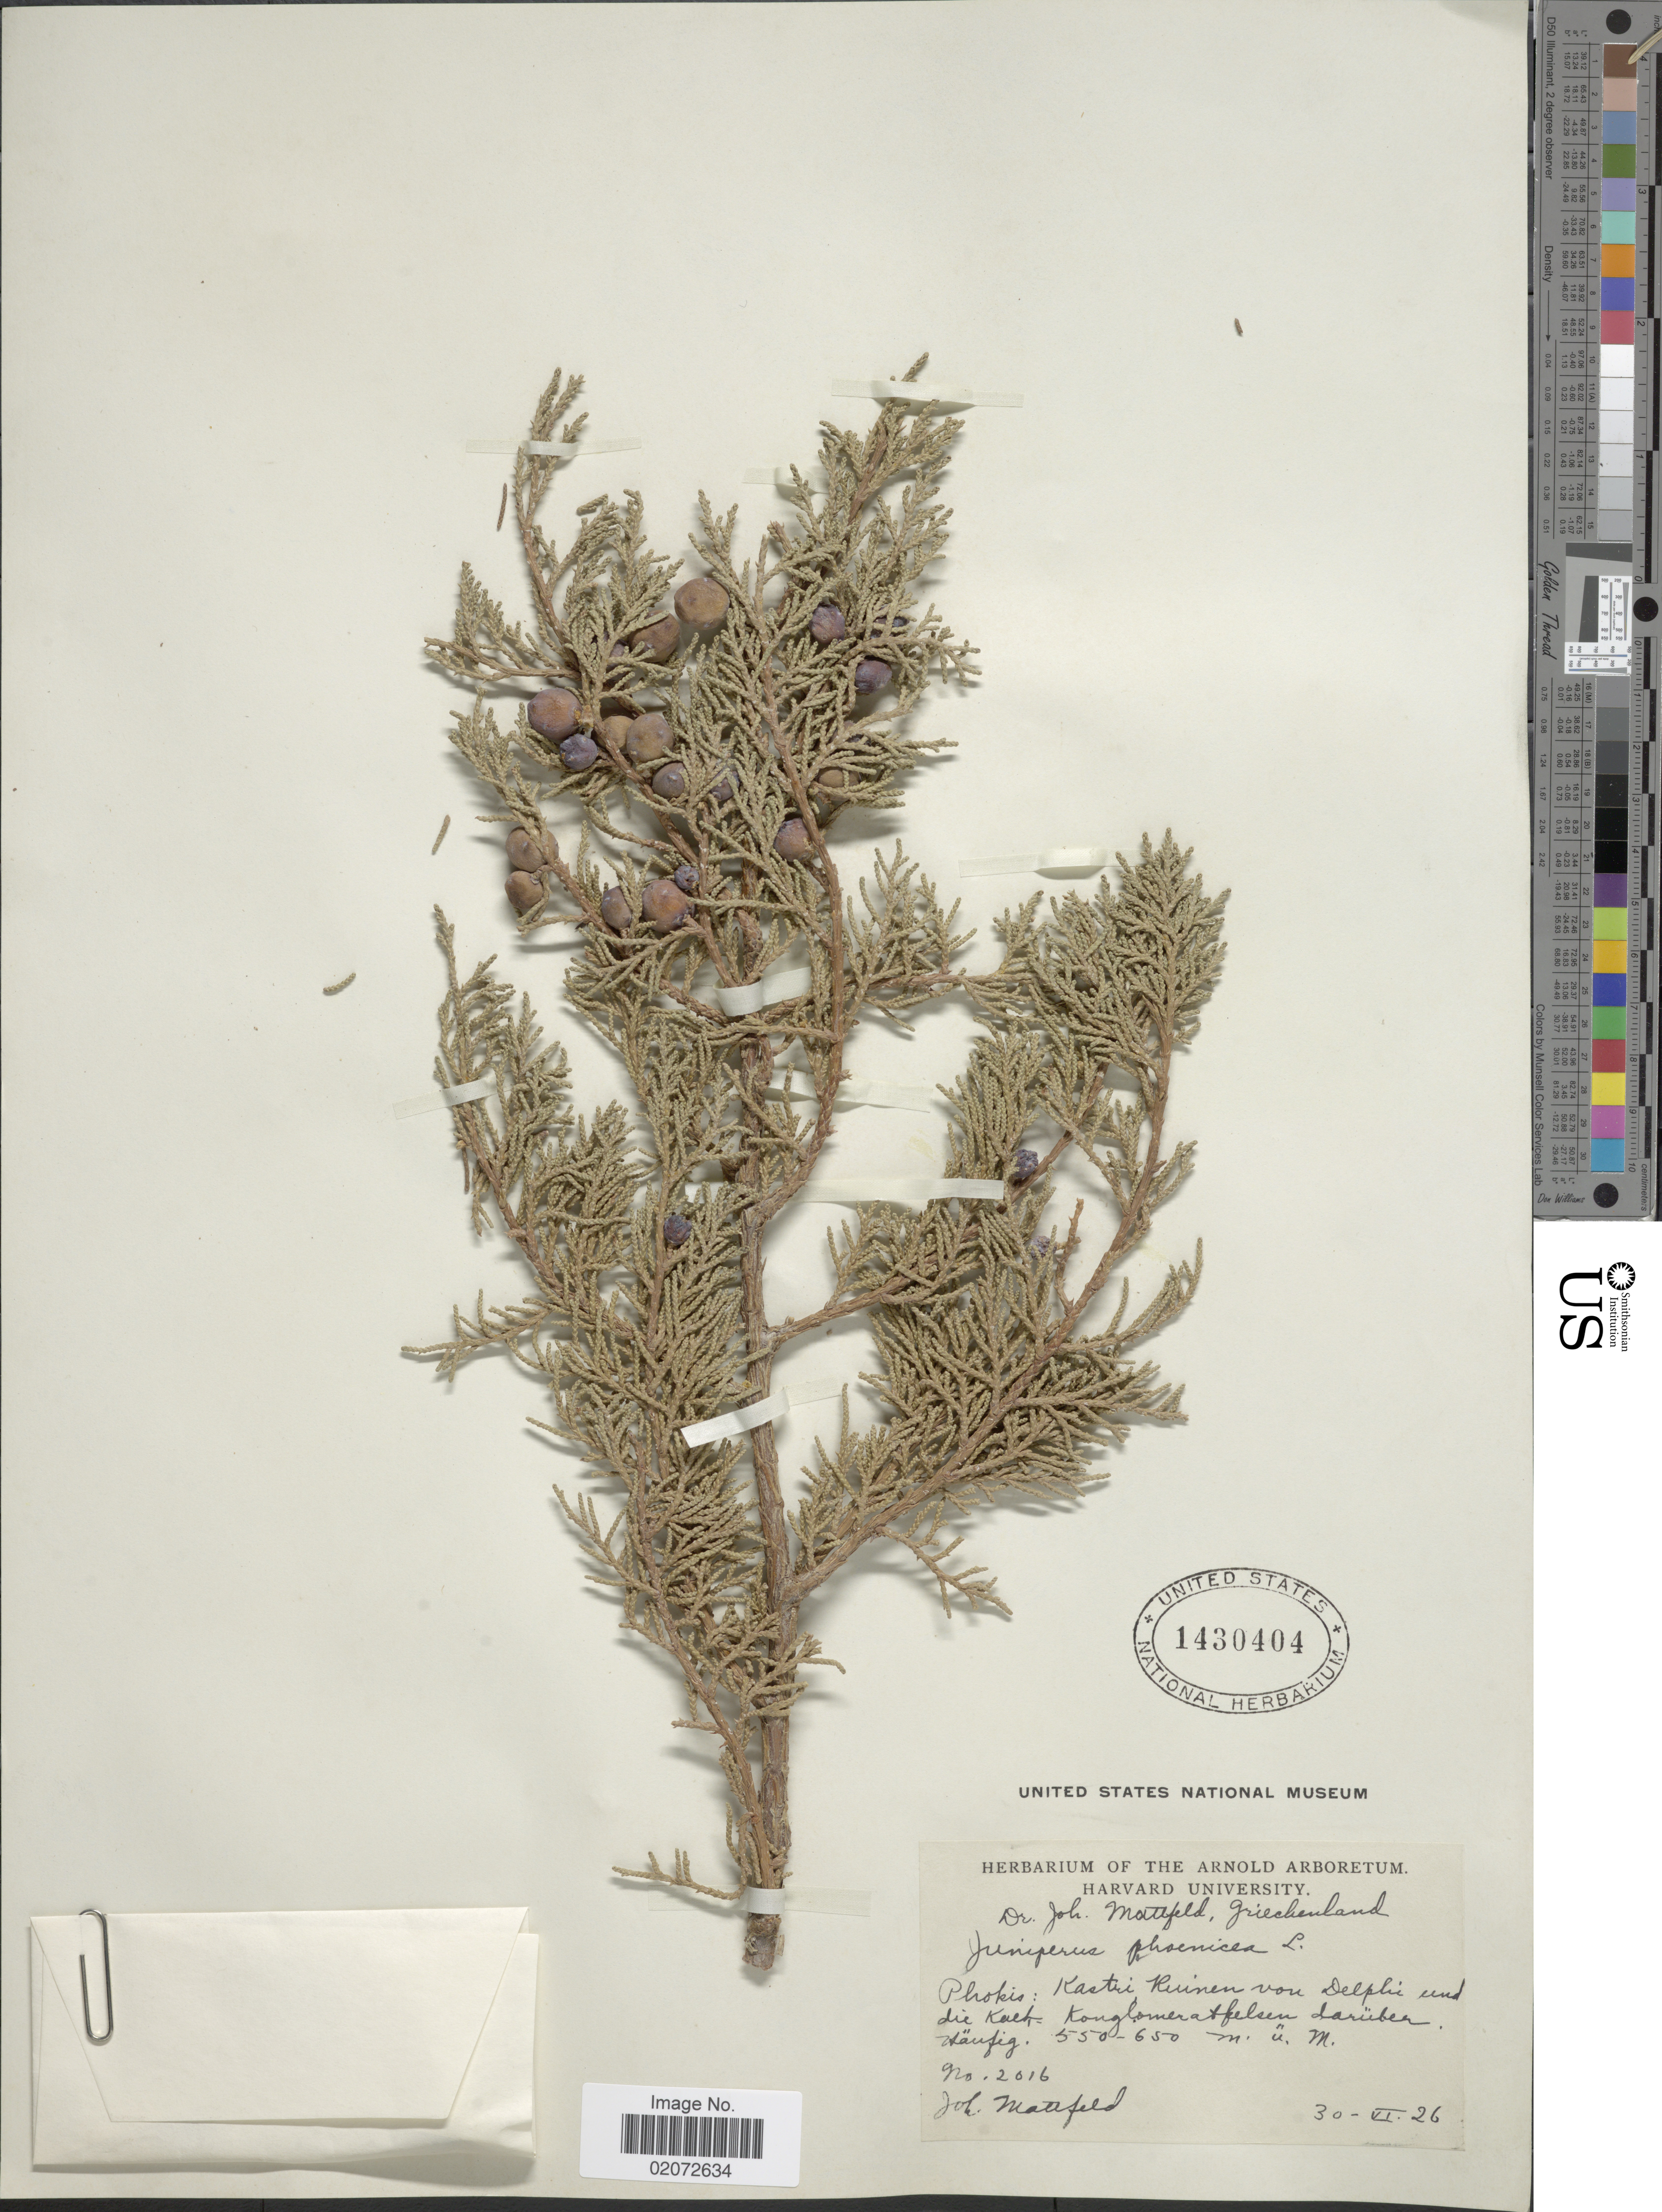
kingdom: Plantae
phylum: Tracheophyta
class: Pinopsida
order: Pinales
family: Cupressaceae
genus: Juniperus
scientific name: Juniperus phoenicea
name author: L.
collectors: J. Mattfeld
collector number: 2016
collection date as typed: Transcribed d/m/y: 30/6/26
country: Greece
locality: Griechenland. Phokis: Kastri Ruinen von Delphi und die Kaet, Konglomeratfelsen daruben Haufig.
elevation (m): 550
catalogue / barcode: US 1430404